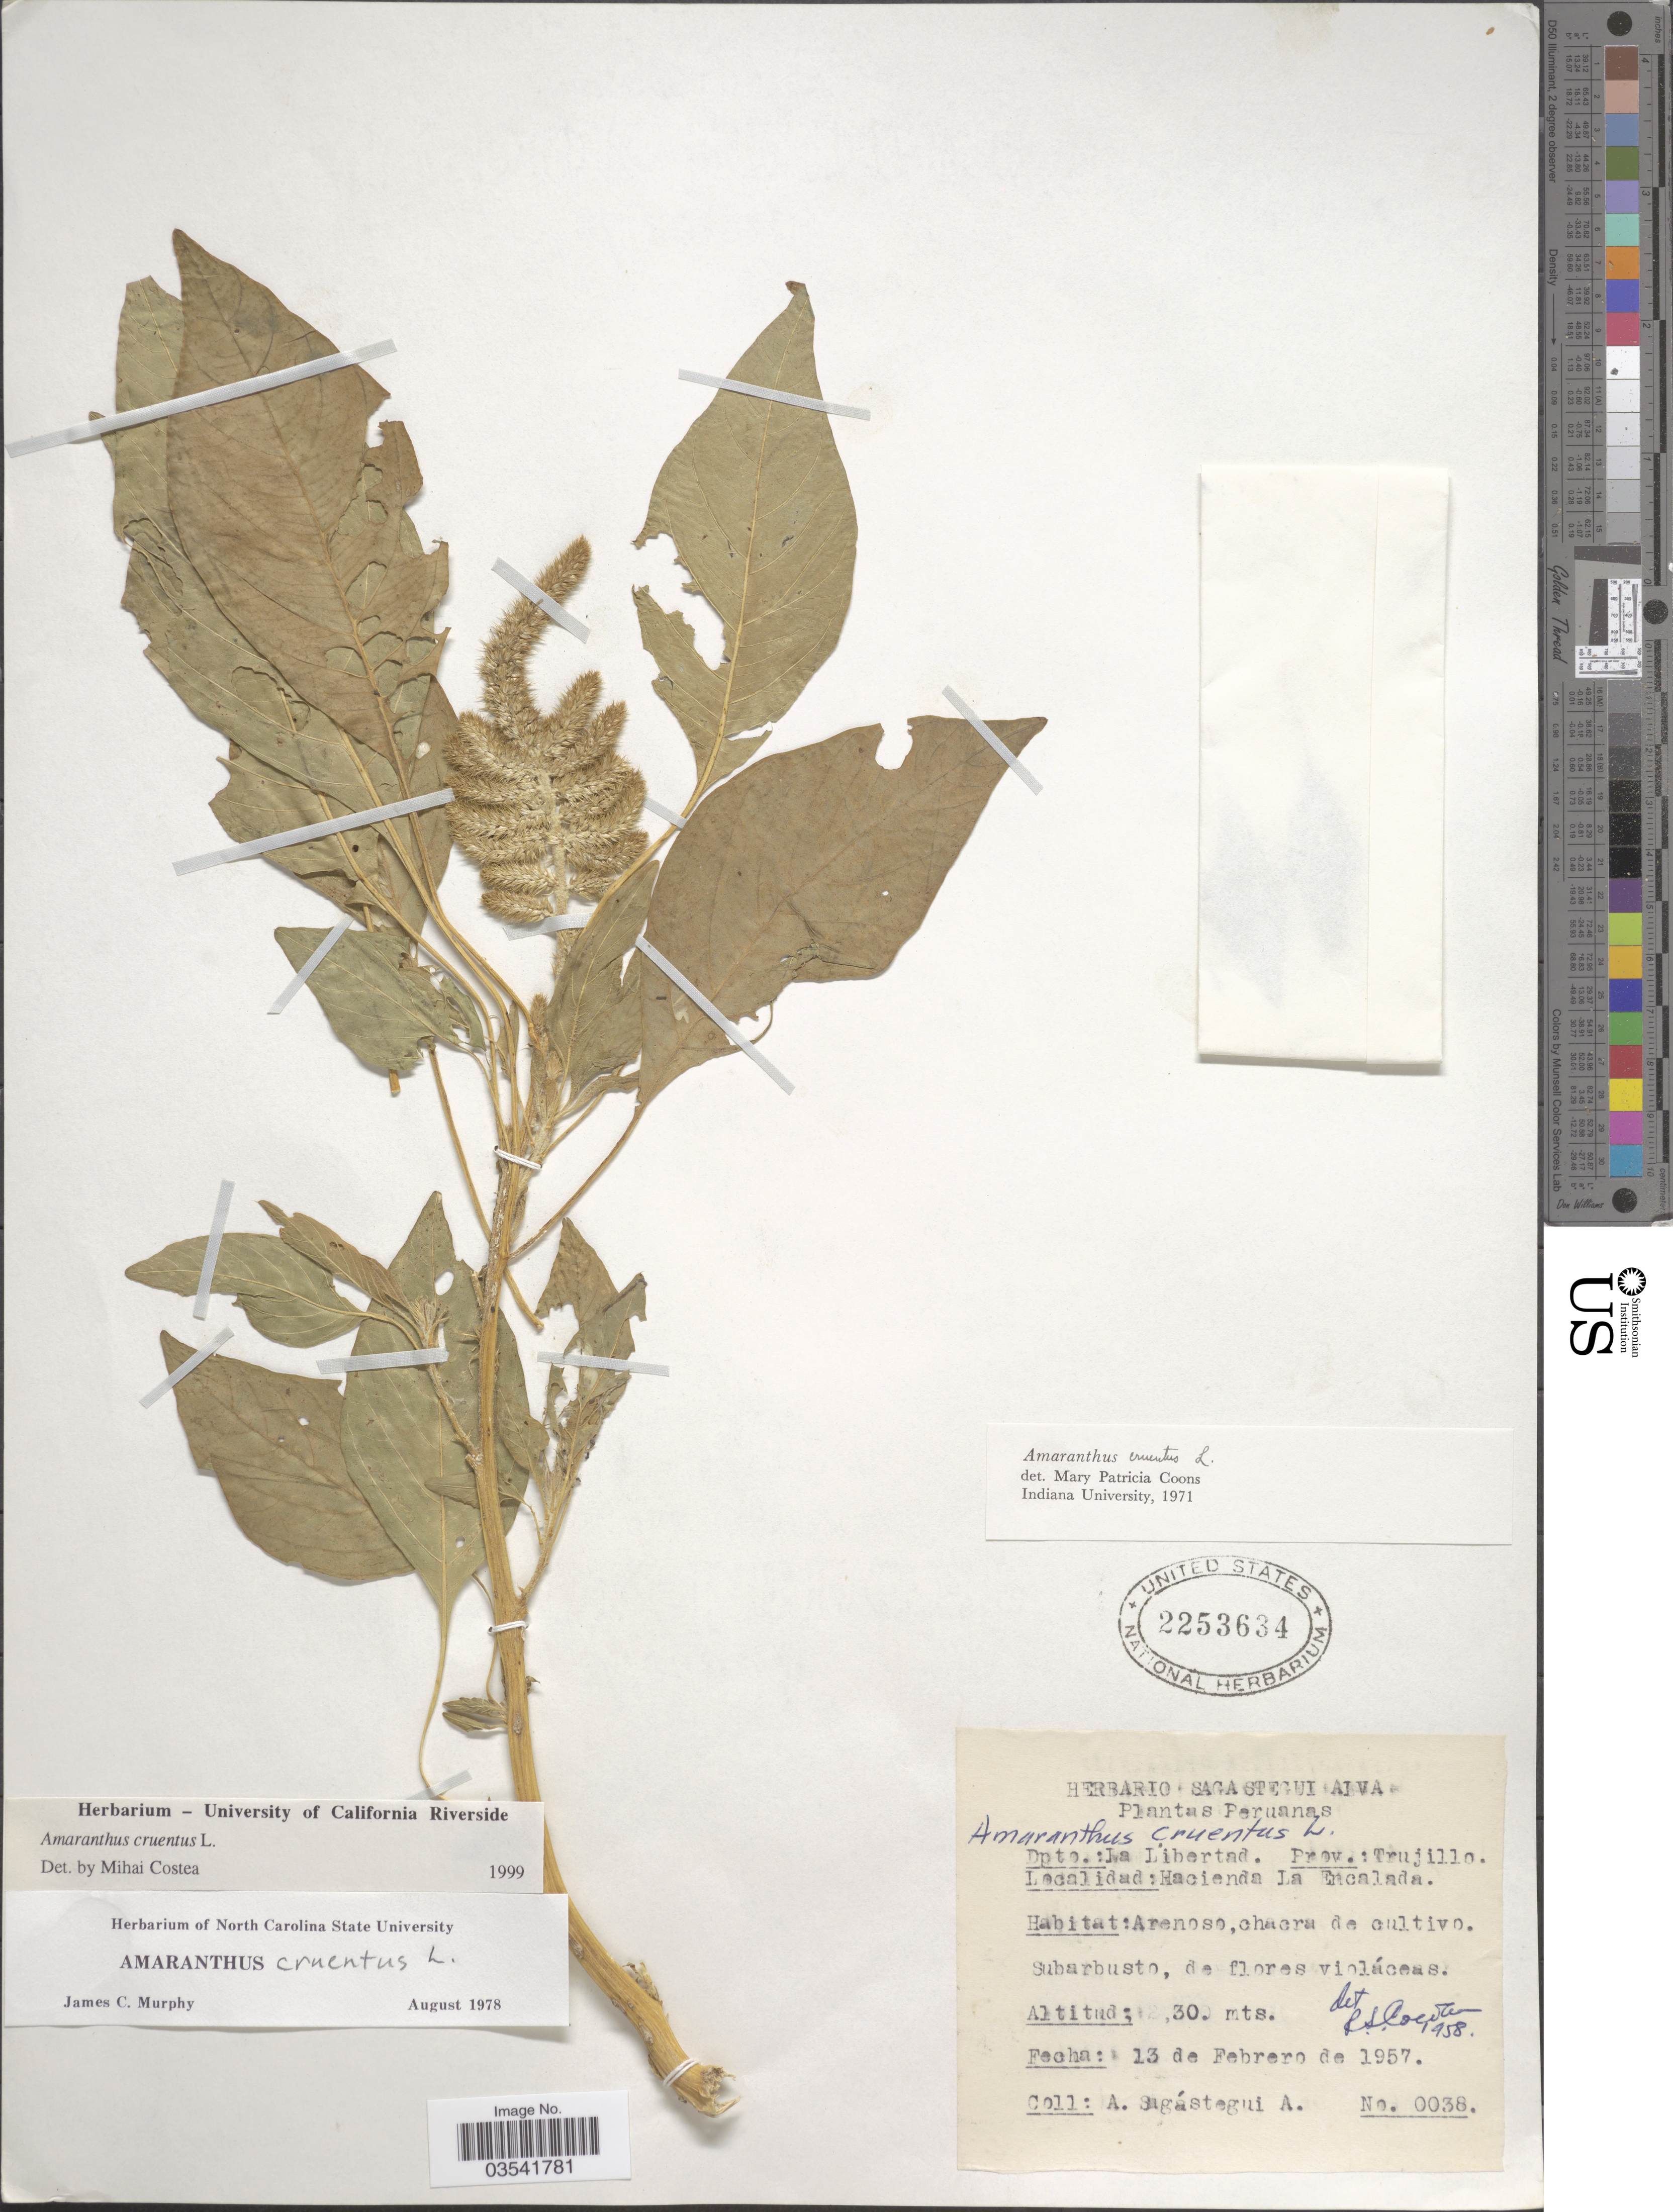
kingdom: Plantae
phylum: Tracheophyta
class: Magnoliopsida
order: Caryophyllales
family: Amaranthaceae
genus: Amaranthus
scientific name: Amaranthus cruentus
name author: L.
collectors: A. Sagástegui A.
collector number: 0038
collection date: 1957-02-13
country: Peru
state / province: La Libertad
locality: Dpto.: La Libertad, Prov.: Trujillo. Hacienda La Encalada.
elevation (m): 30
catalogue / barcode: US 2253634